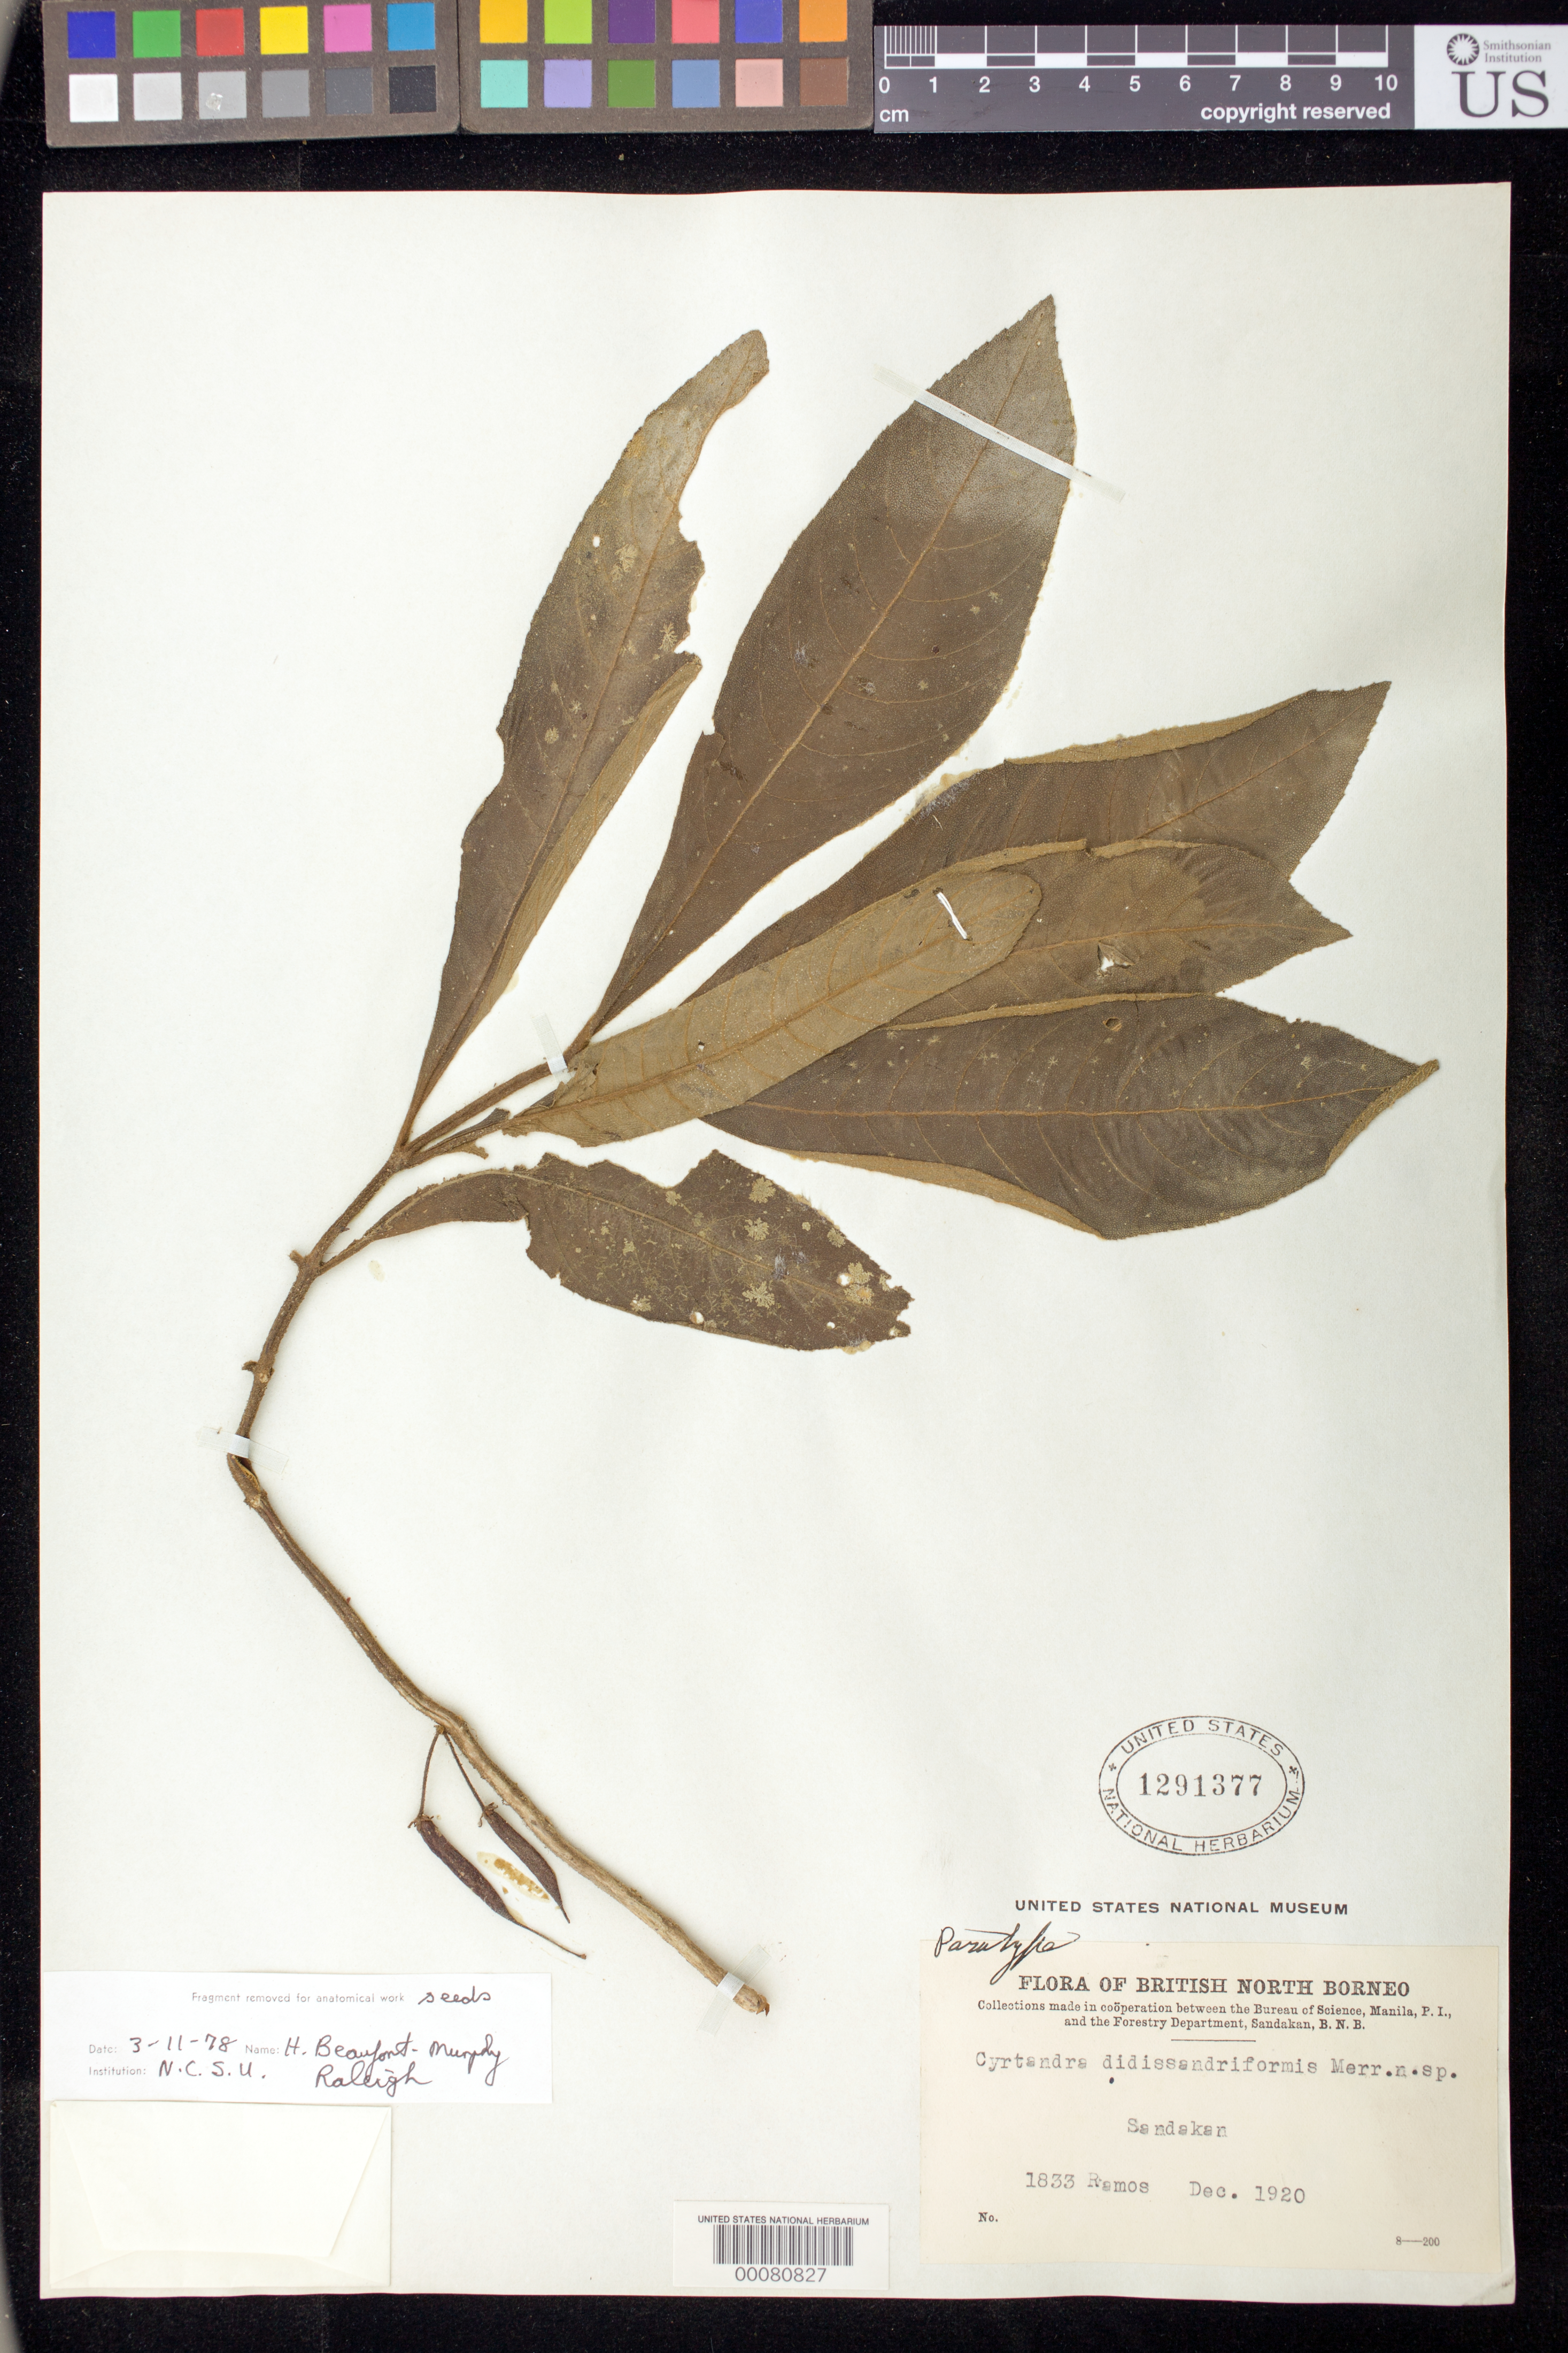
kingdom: Plantae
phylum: Tracheophyta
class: Magnoliopsida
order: Lamiales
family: Gesneriaceae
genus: Cyrtandra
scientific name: Cyrtandra didissandriformis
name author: Merr.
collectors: M. Ramos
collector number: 1833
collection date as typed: Dec 1920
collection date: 1920-12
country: Malaysia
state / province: Sabah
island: Borneo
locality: Sandakan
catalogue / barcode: US 1291377